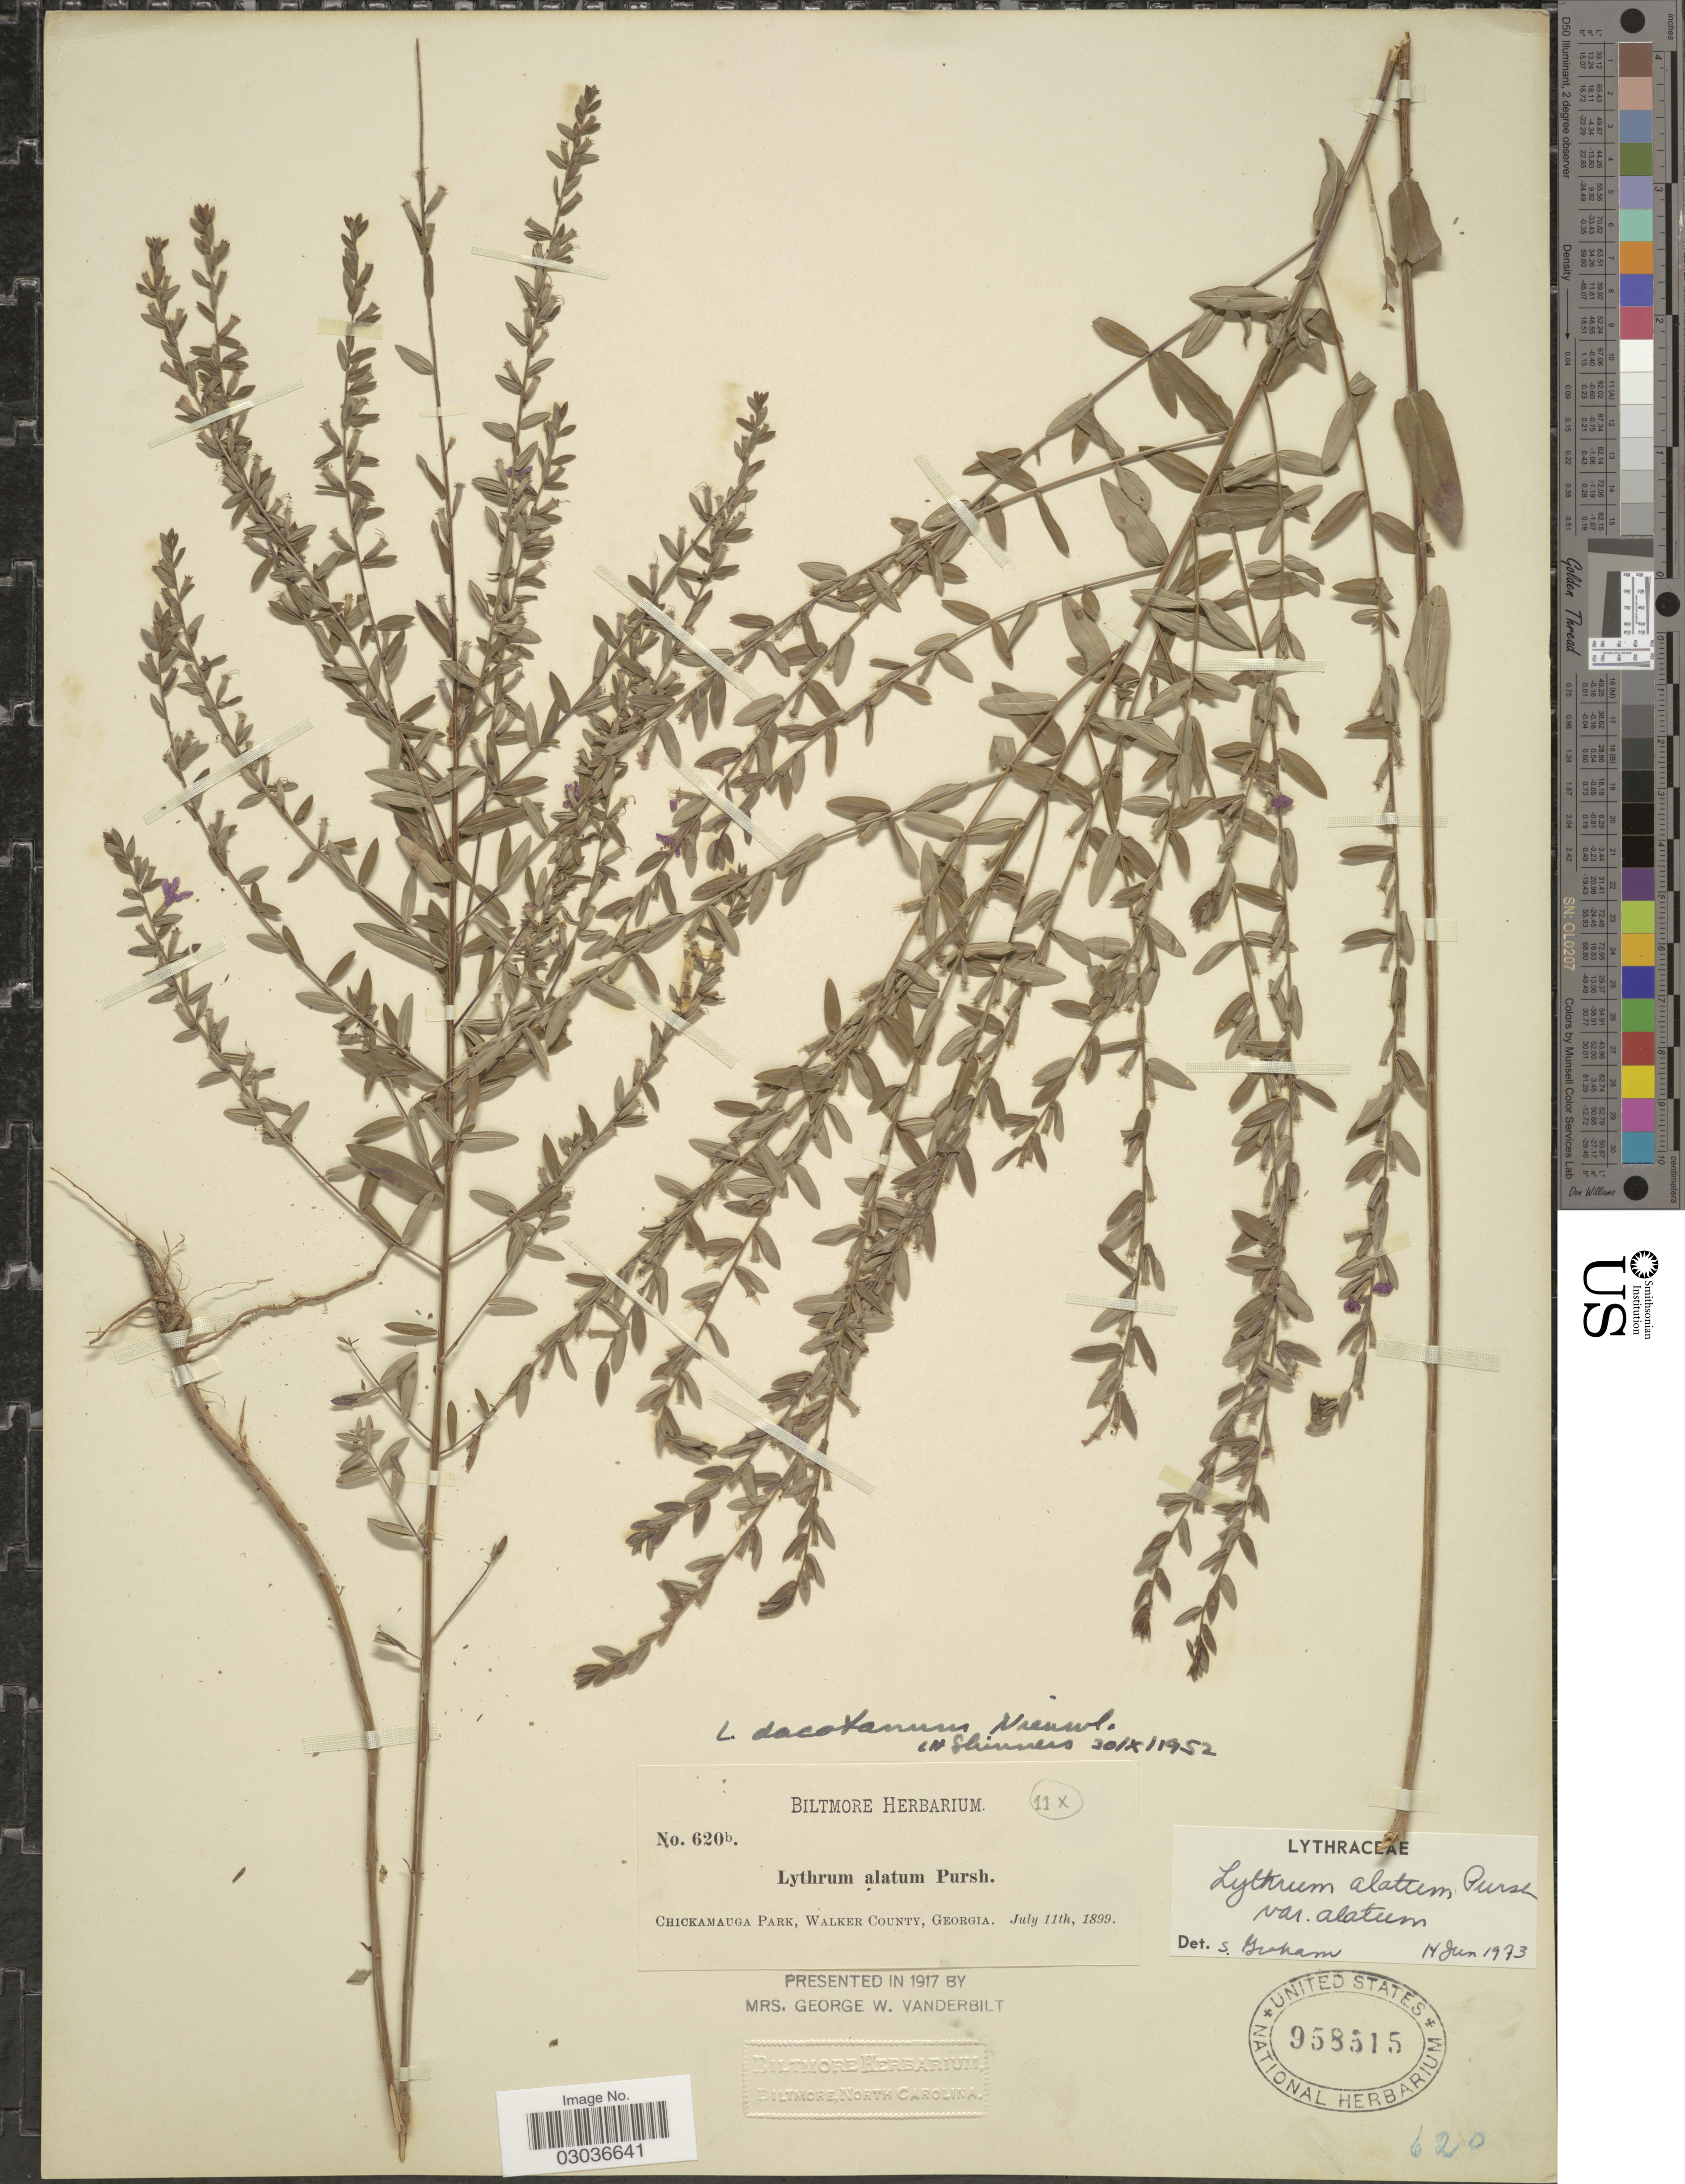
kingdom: Plantae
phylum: Tracheophyta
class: Magnoliopsida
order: Myrtales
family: Lythraceae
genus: Lythrum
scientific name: Lythrum alatum var. alatum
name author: Pursh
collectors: ex herb. Biltmore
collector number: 620b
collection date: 1899-07-11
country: United States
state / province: Georgia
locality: Chickamauga Park, Walker County.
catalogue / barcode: US 958515